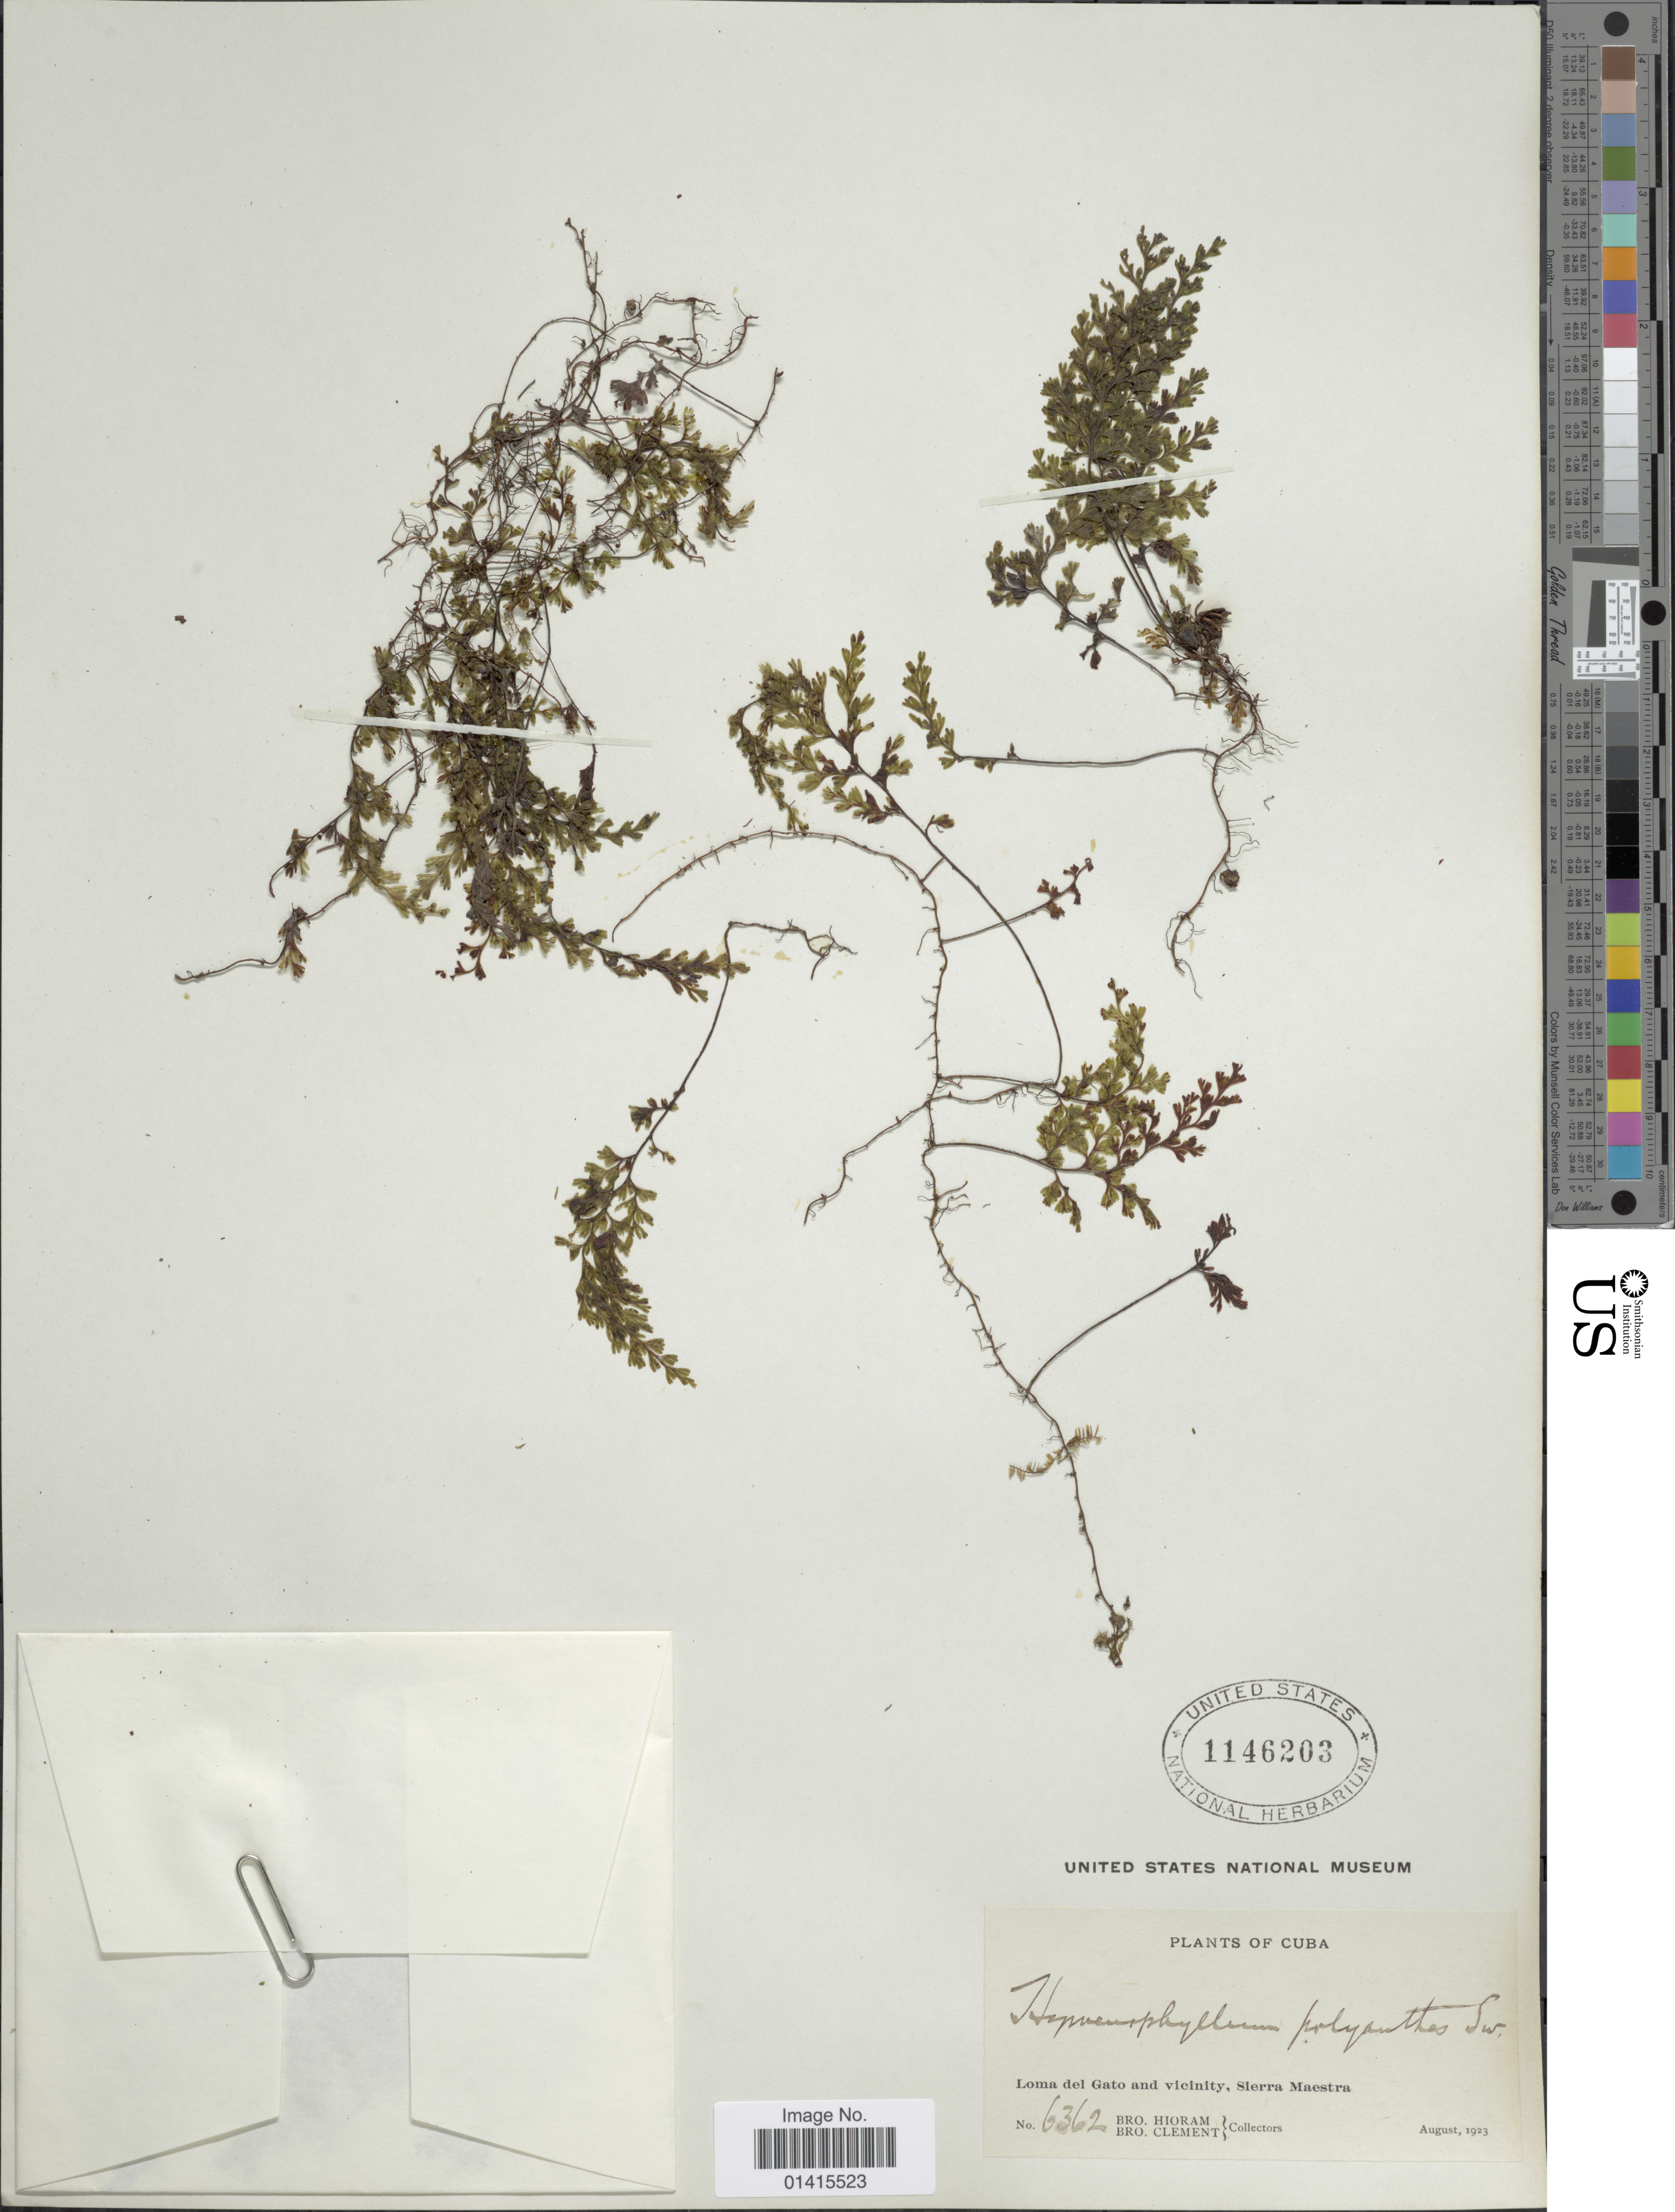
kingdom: Plantae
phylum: Tracheophyta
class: Polypodiopsida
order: Hymenophyllales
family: Hymenophyllaceae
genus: Hymenophyllum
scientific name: Hymenophyllum polyanthos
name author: (Sw.) Sw.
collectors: Bro. Hioram & B. Clement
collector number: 6362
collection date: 1923-08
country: Cuba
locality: Loma del Gato and vicinity, Sierra Maestra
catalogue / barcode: US 1146203